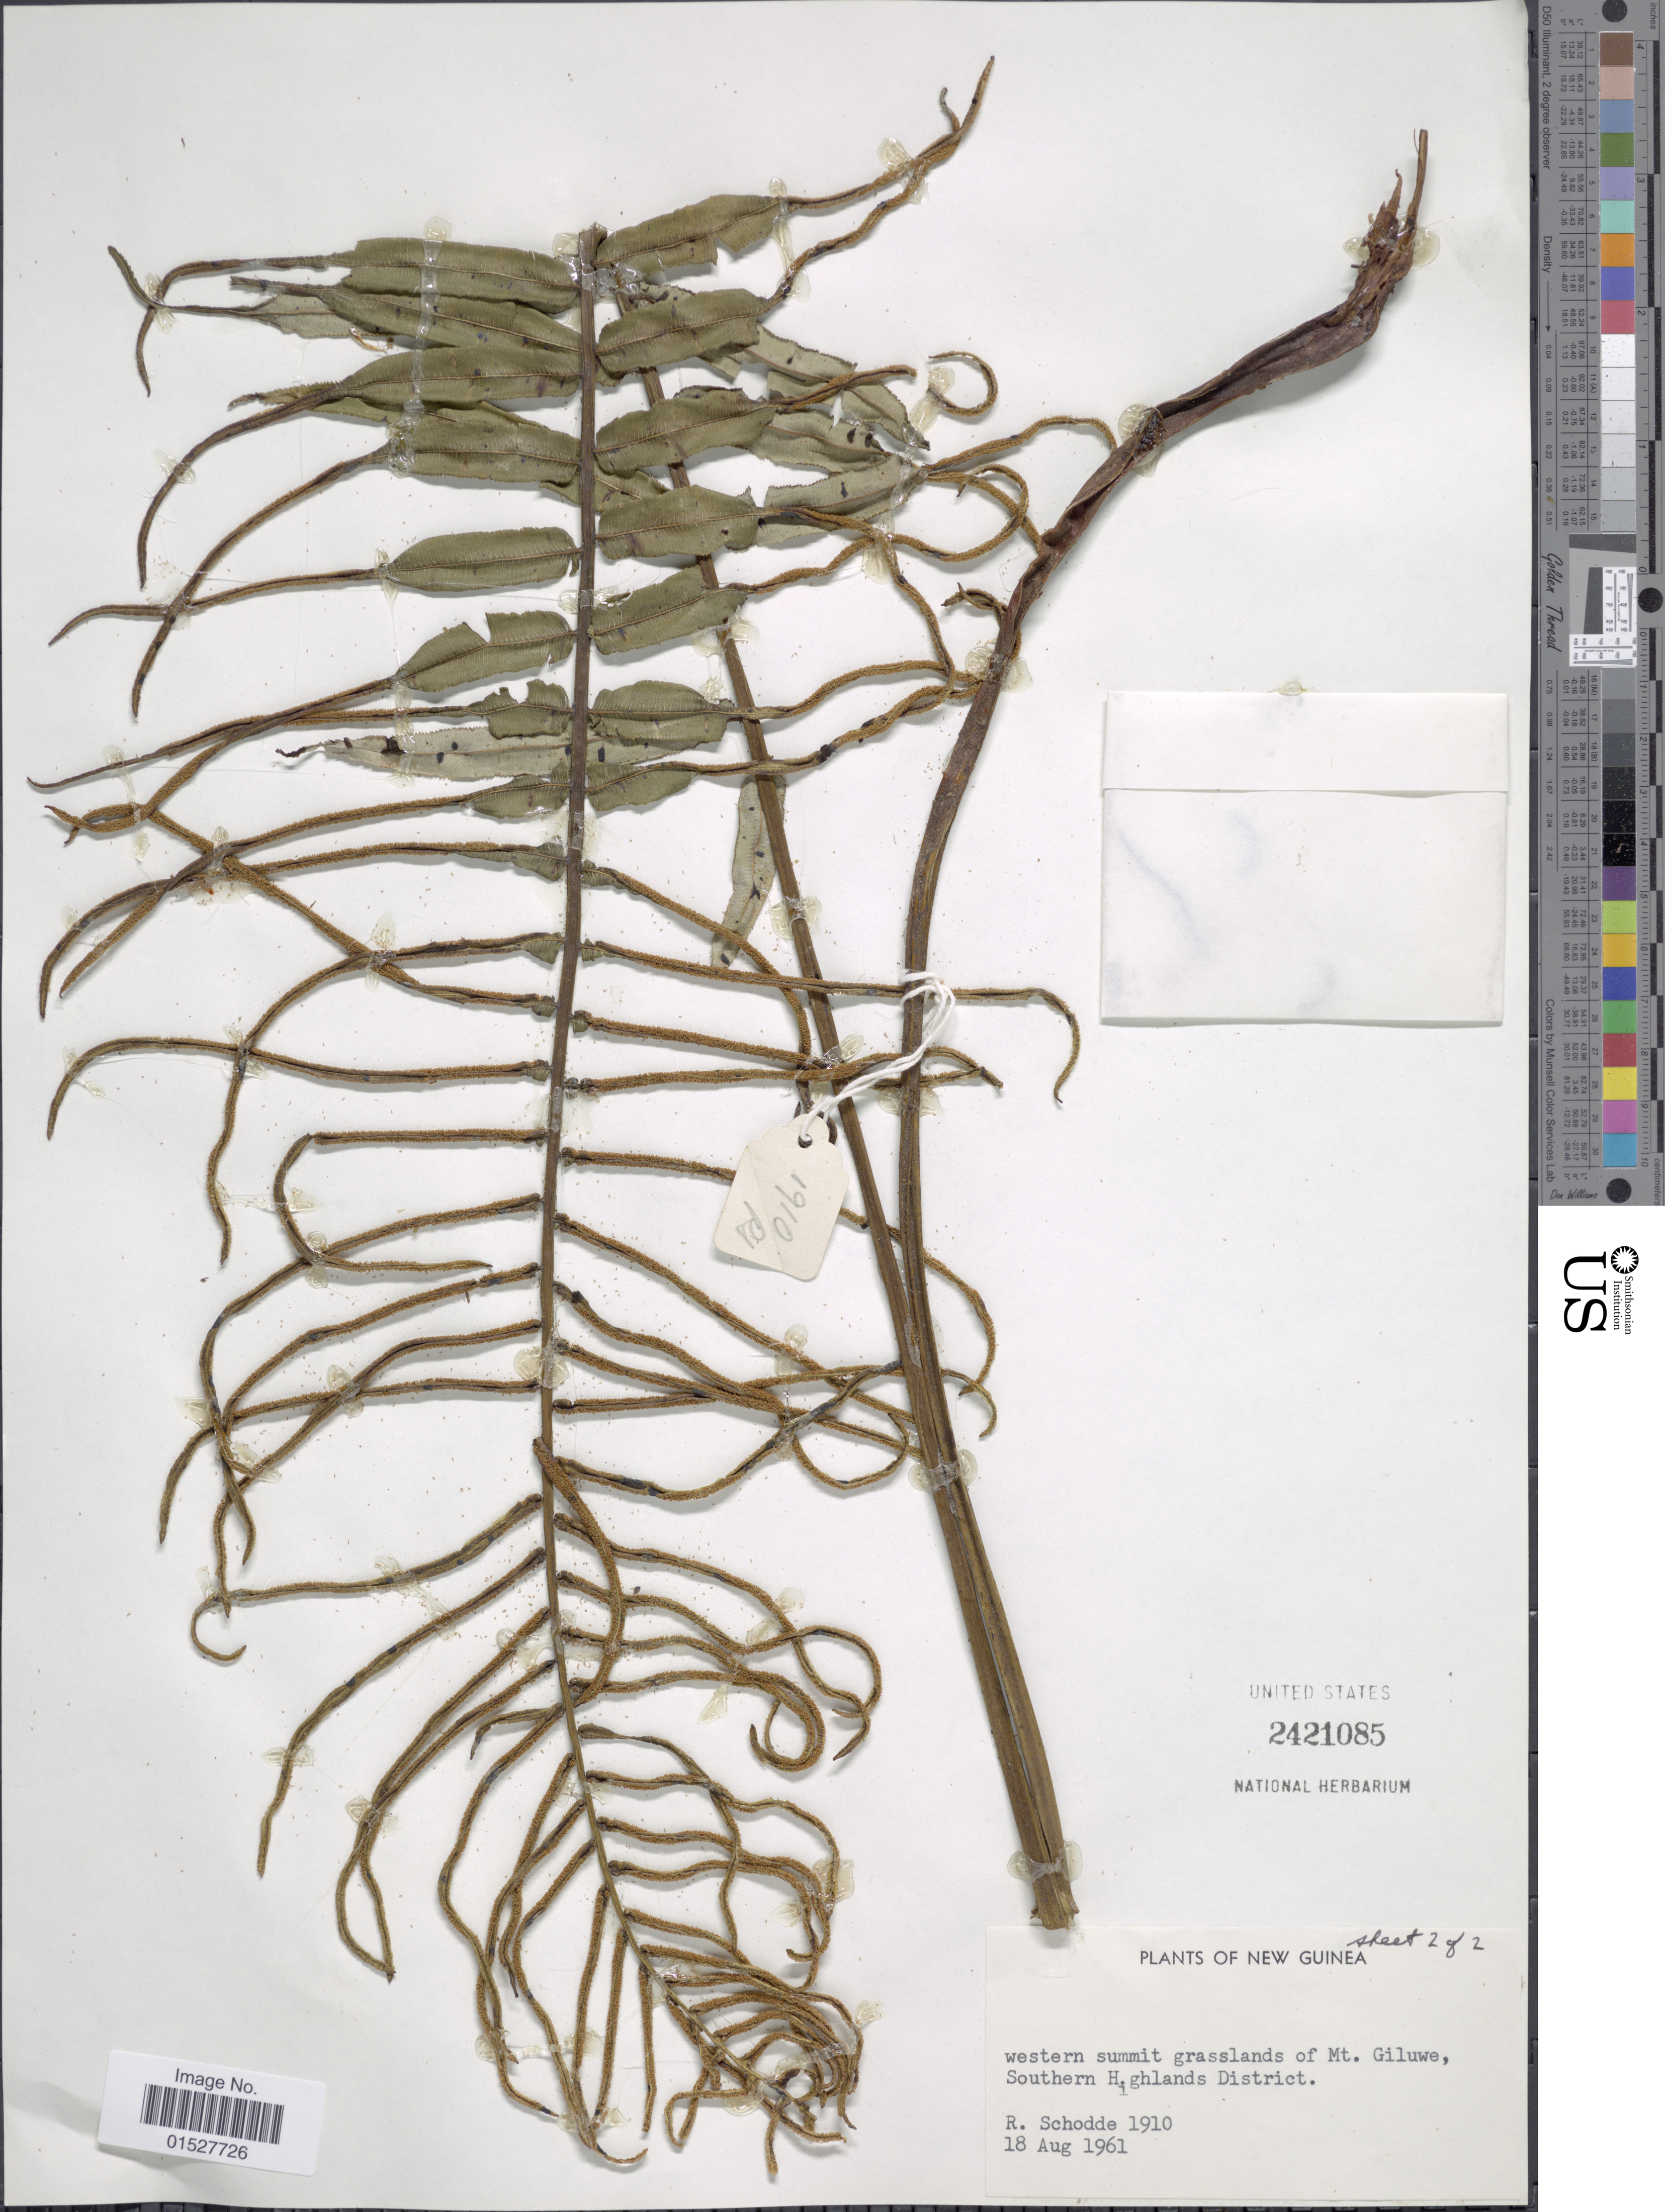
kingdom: Plantae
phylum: Tracheophyta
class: Polypodiopsida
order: Polypodiales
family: Blechnaceae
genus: Blechnum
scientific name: Blechnum sp.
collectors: R. Schodde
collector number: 1910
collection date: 1961-08-18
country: Papua New Guinea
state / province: Southern Highlands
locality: New Guinea. Western summit grasslands of Mt. Giluwe, Southern Highlands District.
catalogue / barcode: US 2421085